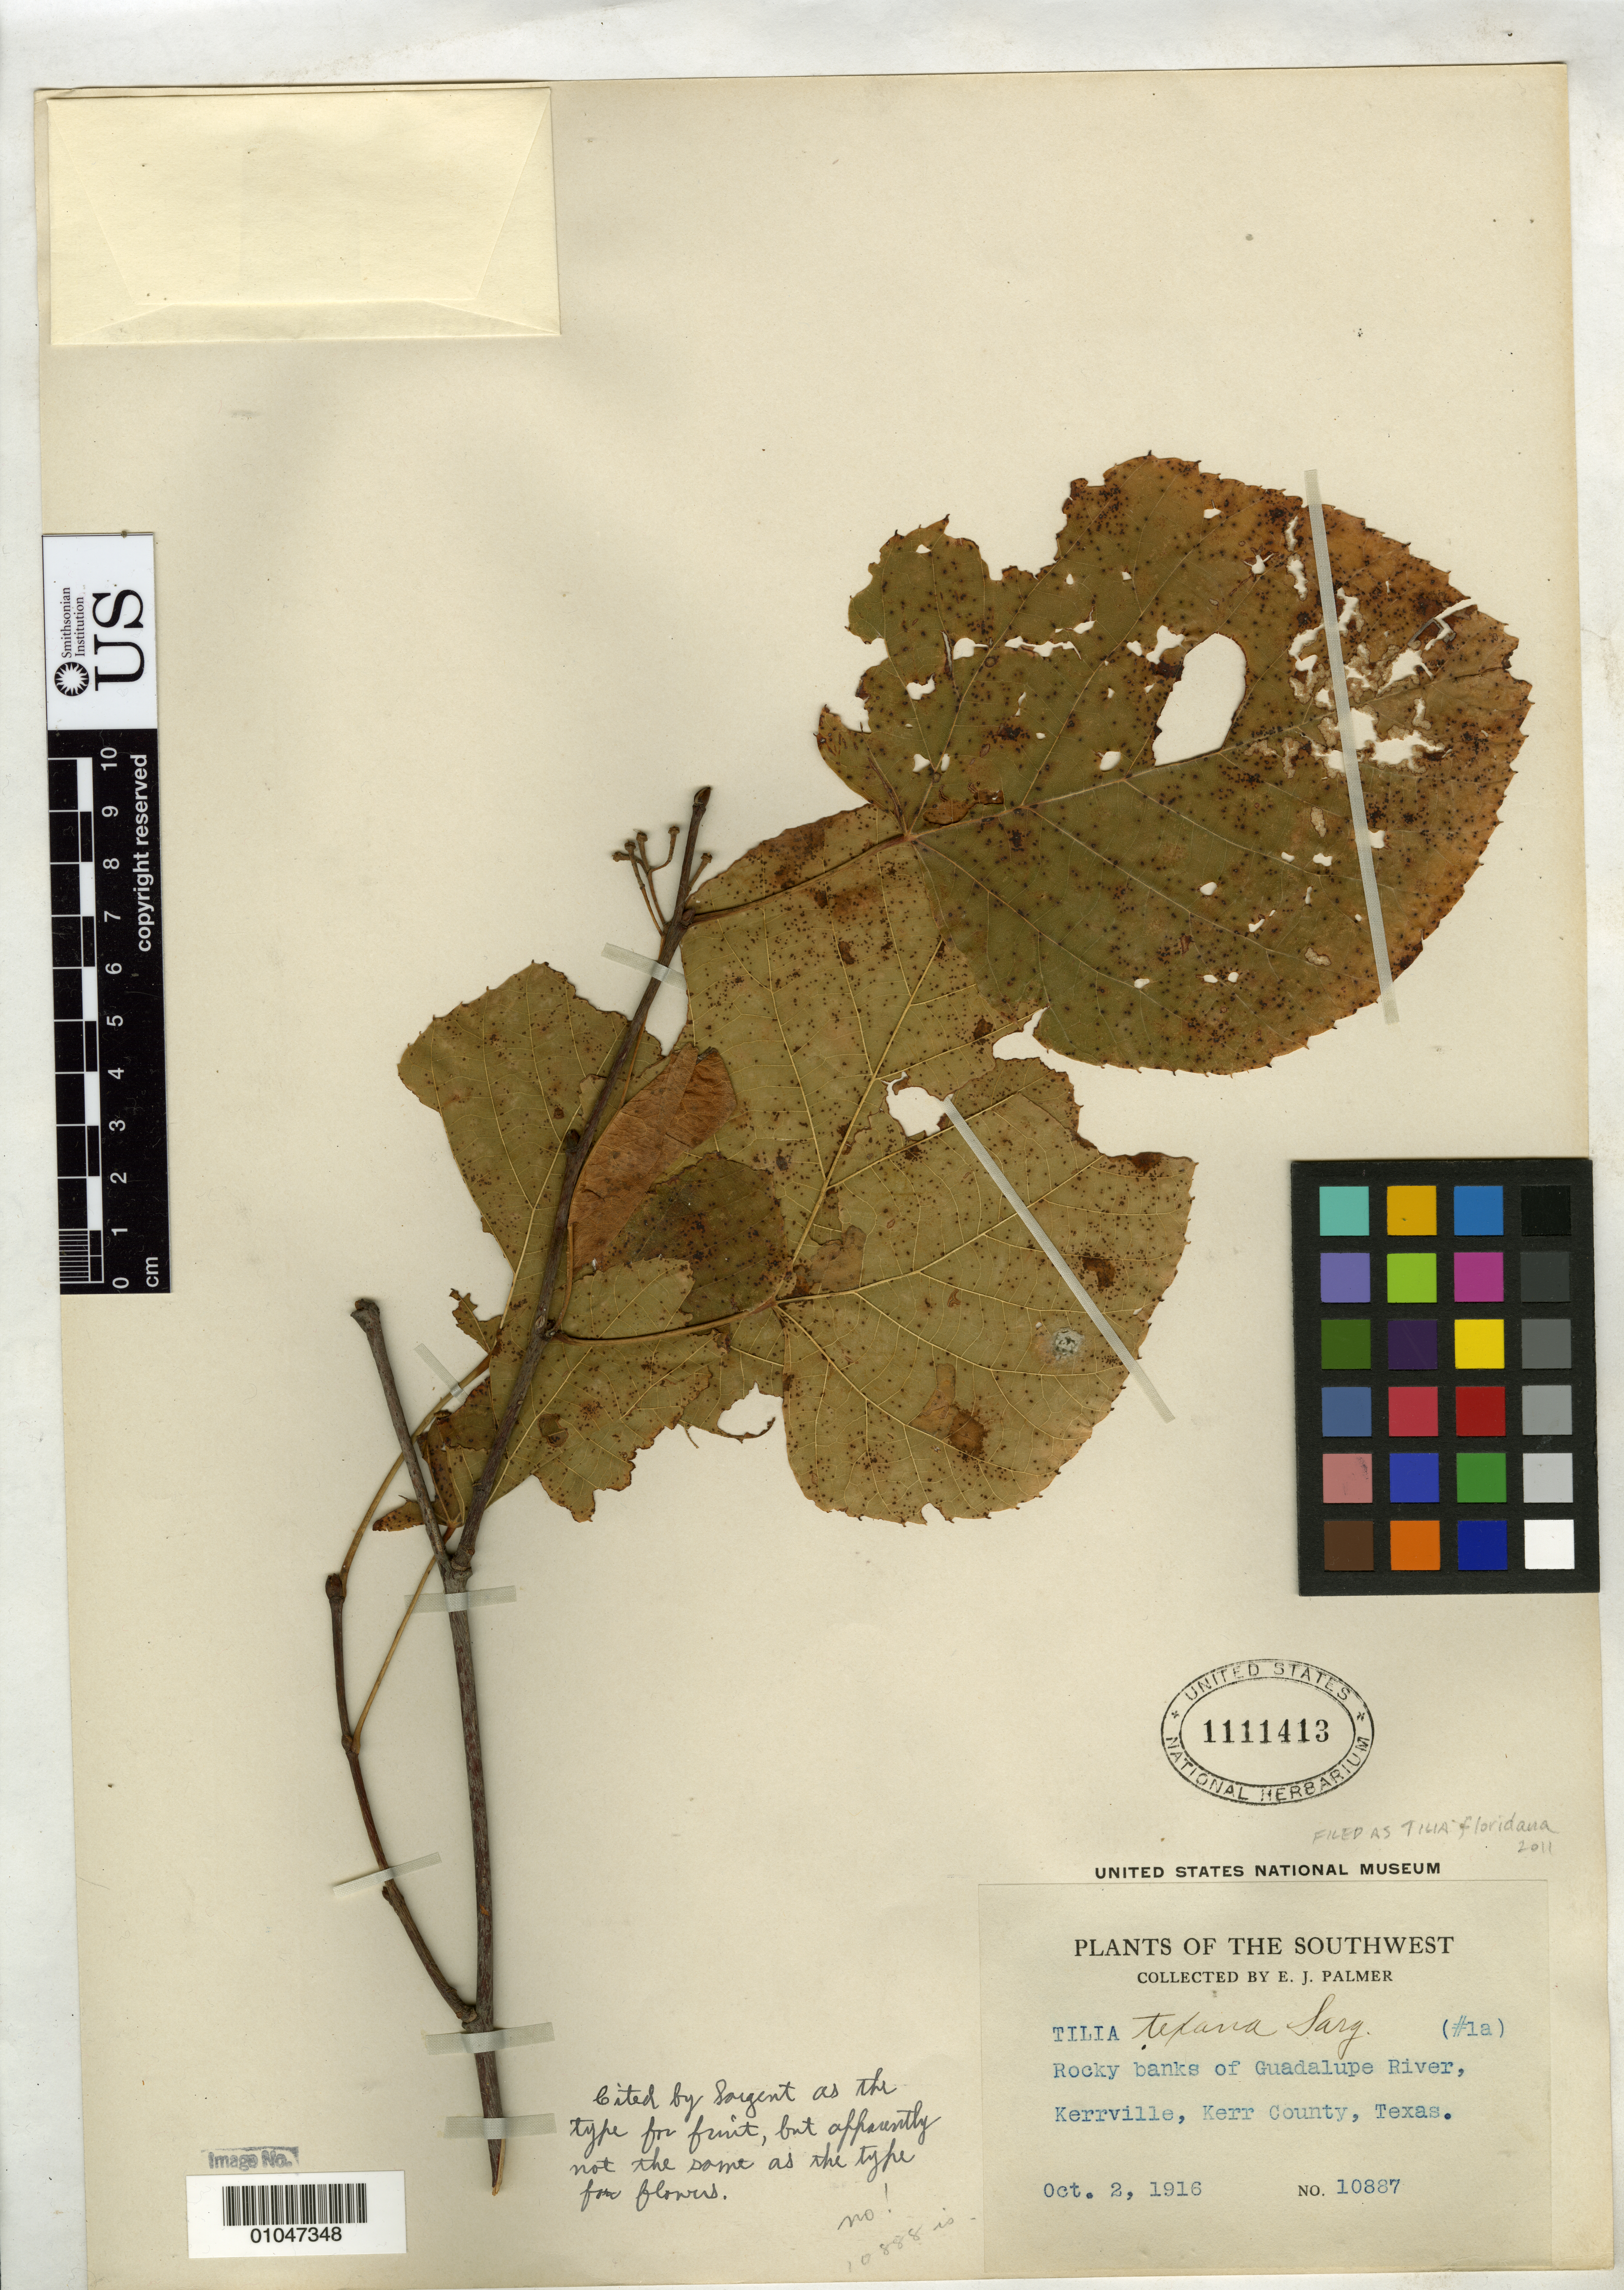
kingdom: Plantae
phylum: Tracheophyta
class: Magnoliopsida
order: Malvales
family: Malvaceae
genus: Tilia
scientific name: Tilia texana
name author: Sarg.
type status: Possible Syntype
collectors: E. J. Palmer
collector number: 10887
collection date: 1916-10-02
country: United States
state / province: Texas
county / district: Kerr County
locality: Rocky banks of Guadalupe River, below bluff, Kerrville.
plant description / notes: Annotated in unknown hand, "Cited by Sargent as the type for fruit, but apparently not the same as the type for flowers" and "no! 10888 is." Protologue cites type ambiguously as "E.J. Palmer, October 2, 1916 (nos. 10887, 10888 type for fruit)"; 10887 and 10888 appear to be part of the same gathering.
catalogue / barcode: US 1111413